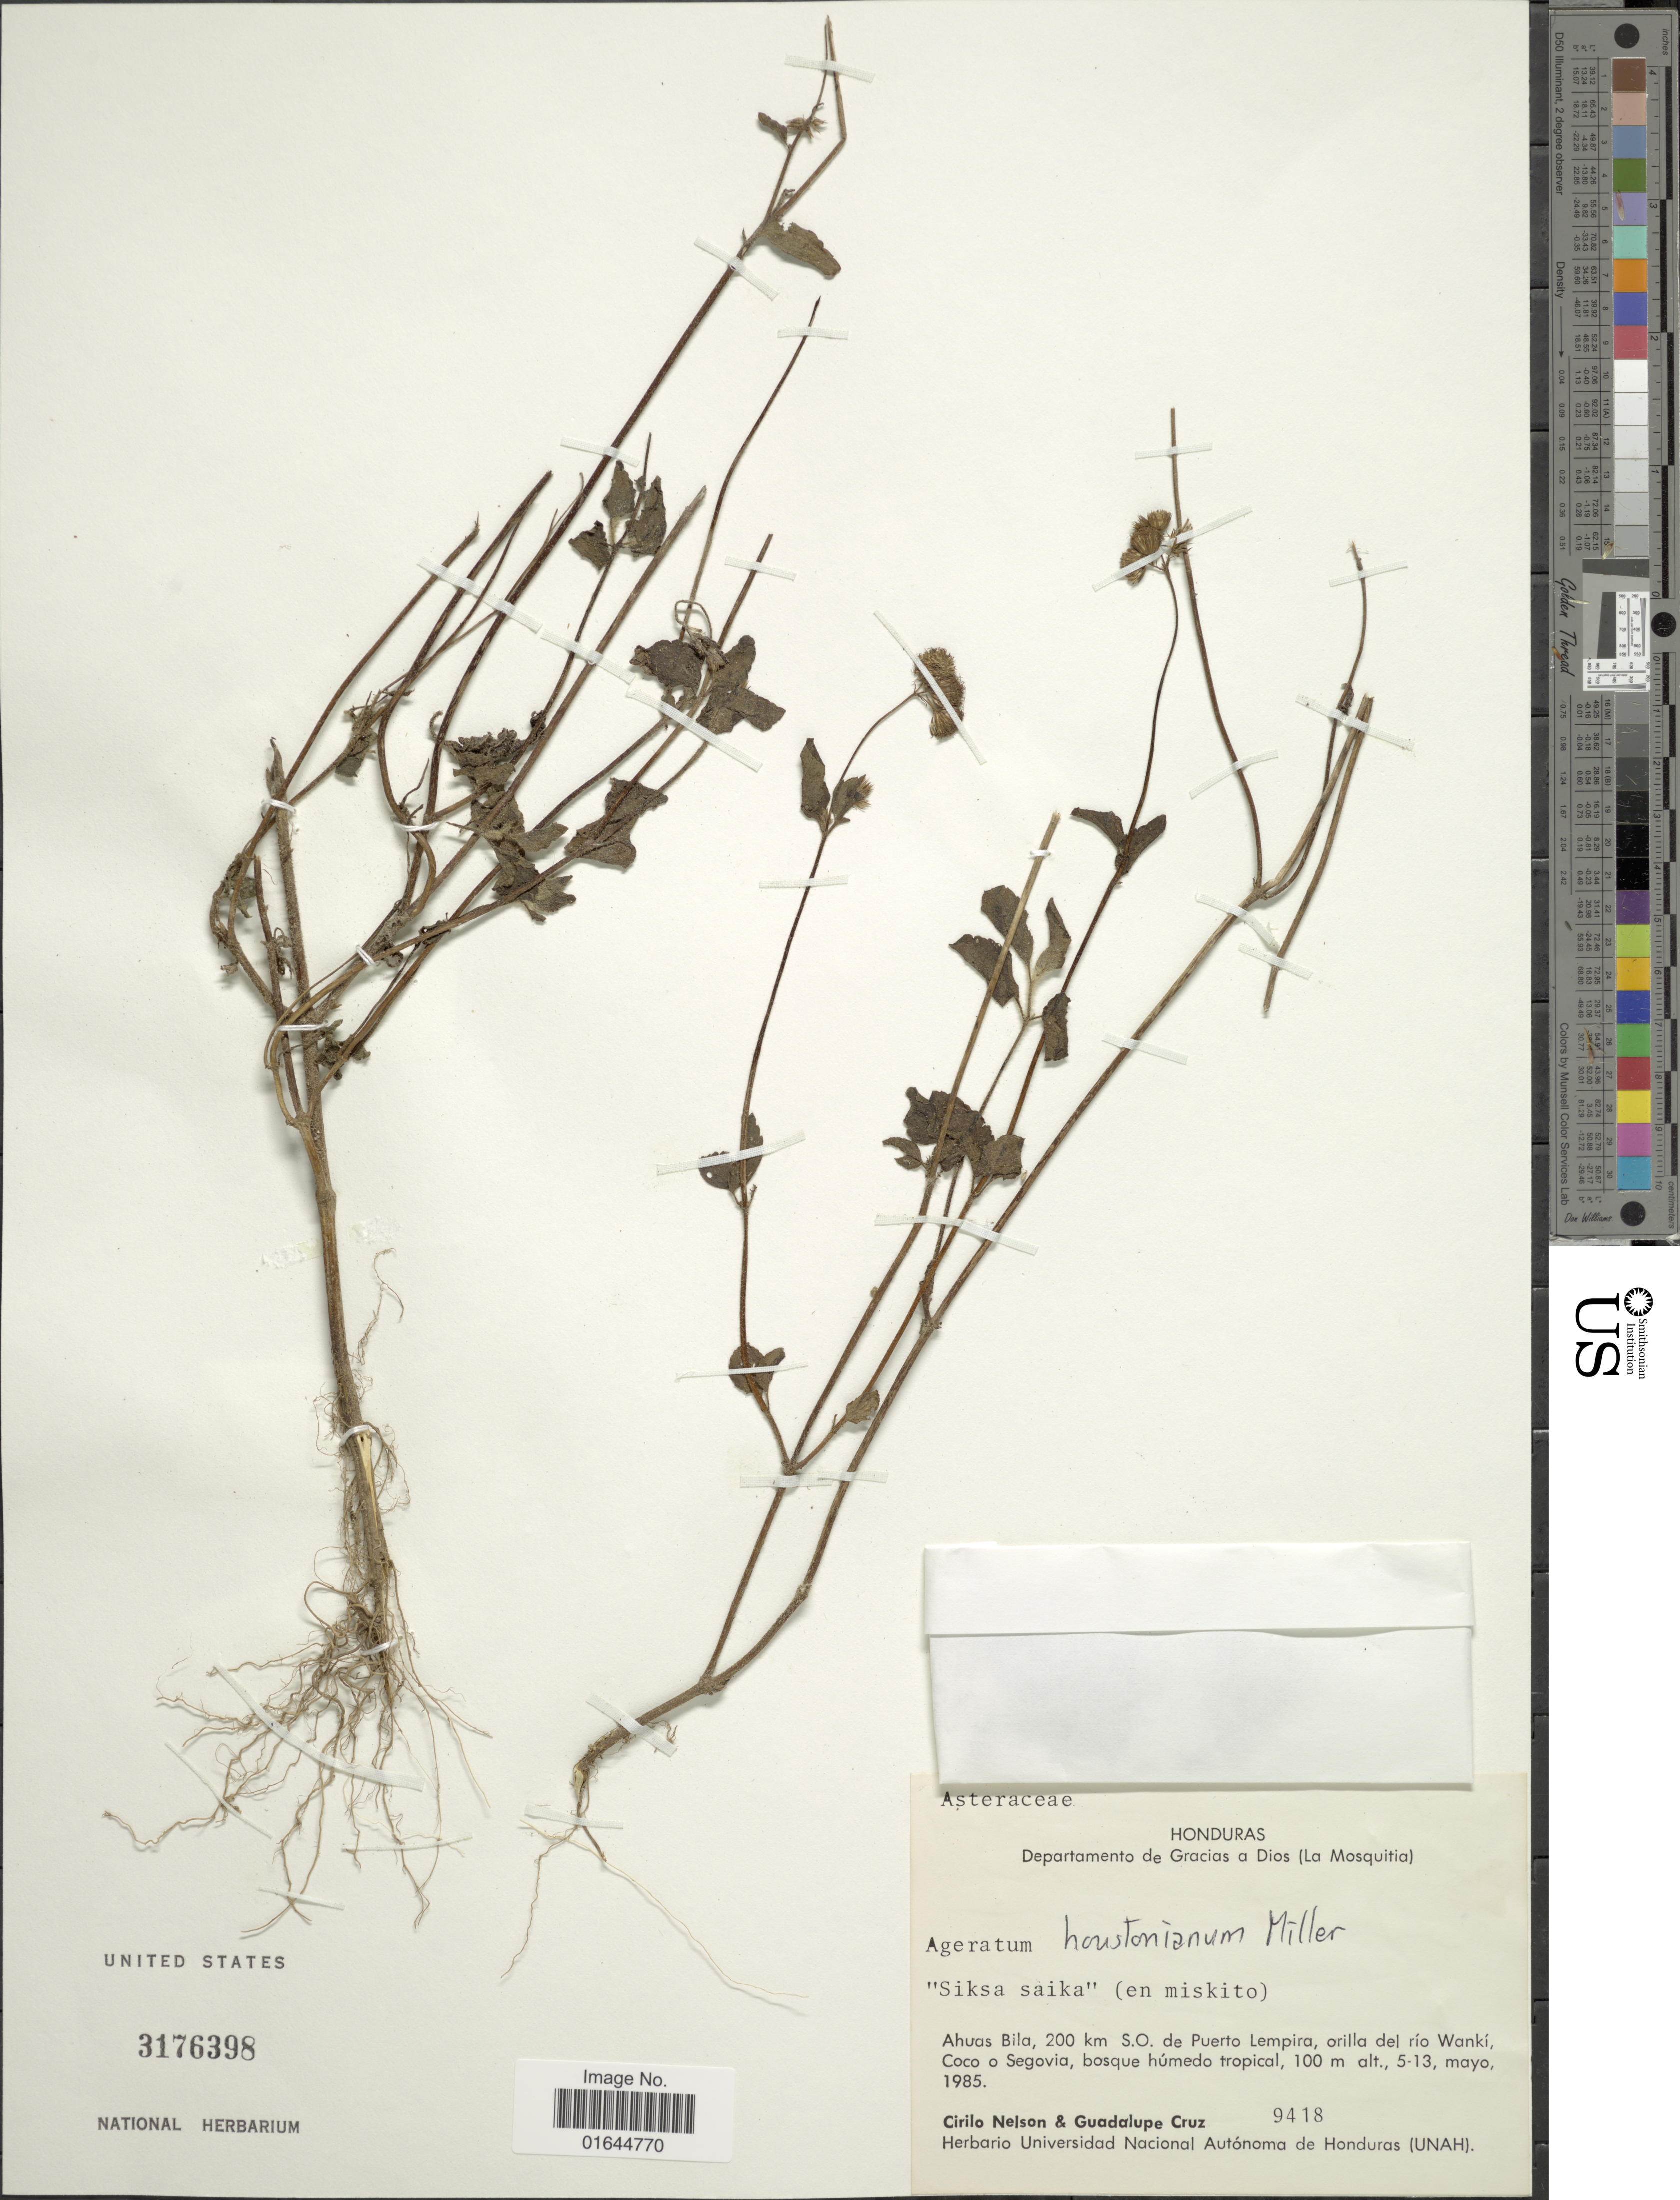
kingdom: Plantae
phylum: Tracheophyta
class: Magnoliopsida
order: Asterales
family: Asteraceae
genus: Ageratum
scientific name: Ageratum houstonianum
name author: Mill.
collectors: C. H. Nelson & G. Cruz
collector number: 9418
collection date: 1985-05-05/1985-05-13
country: Honduras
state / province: Gracias de Dios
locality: Honduras, Departamento de Gracias a Dios (La Mosquitia), Ahuras Bila, 200 km S.O. de Puerto Lempita, ariila del río Wank;i.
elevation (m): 100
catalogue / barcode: US 3176398